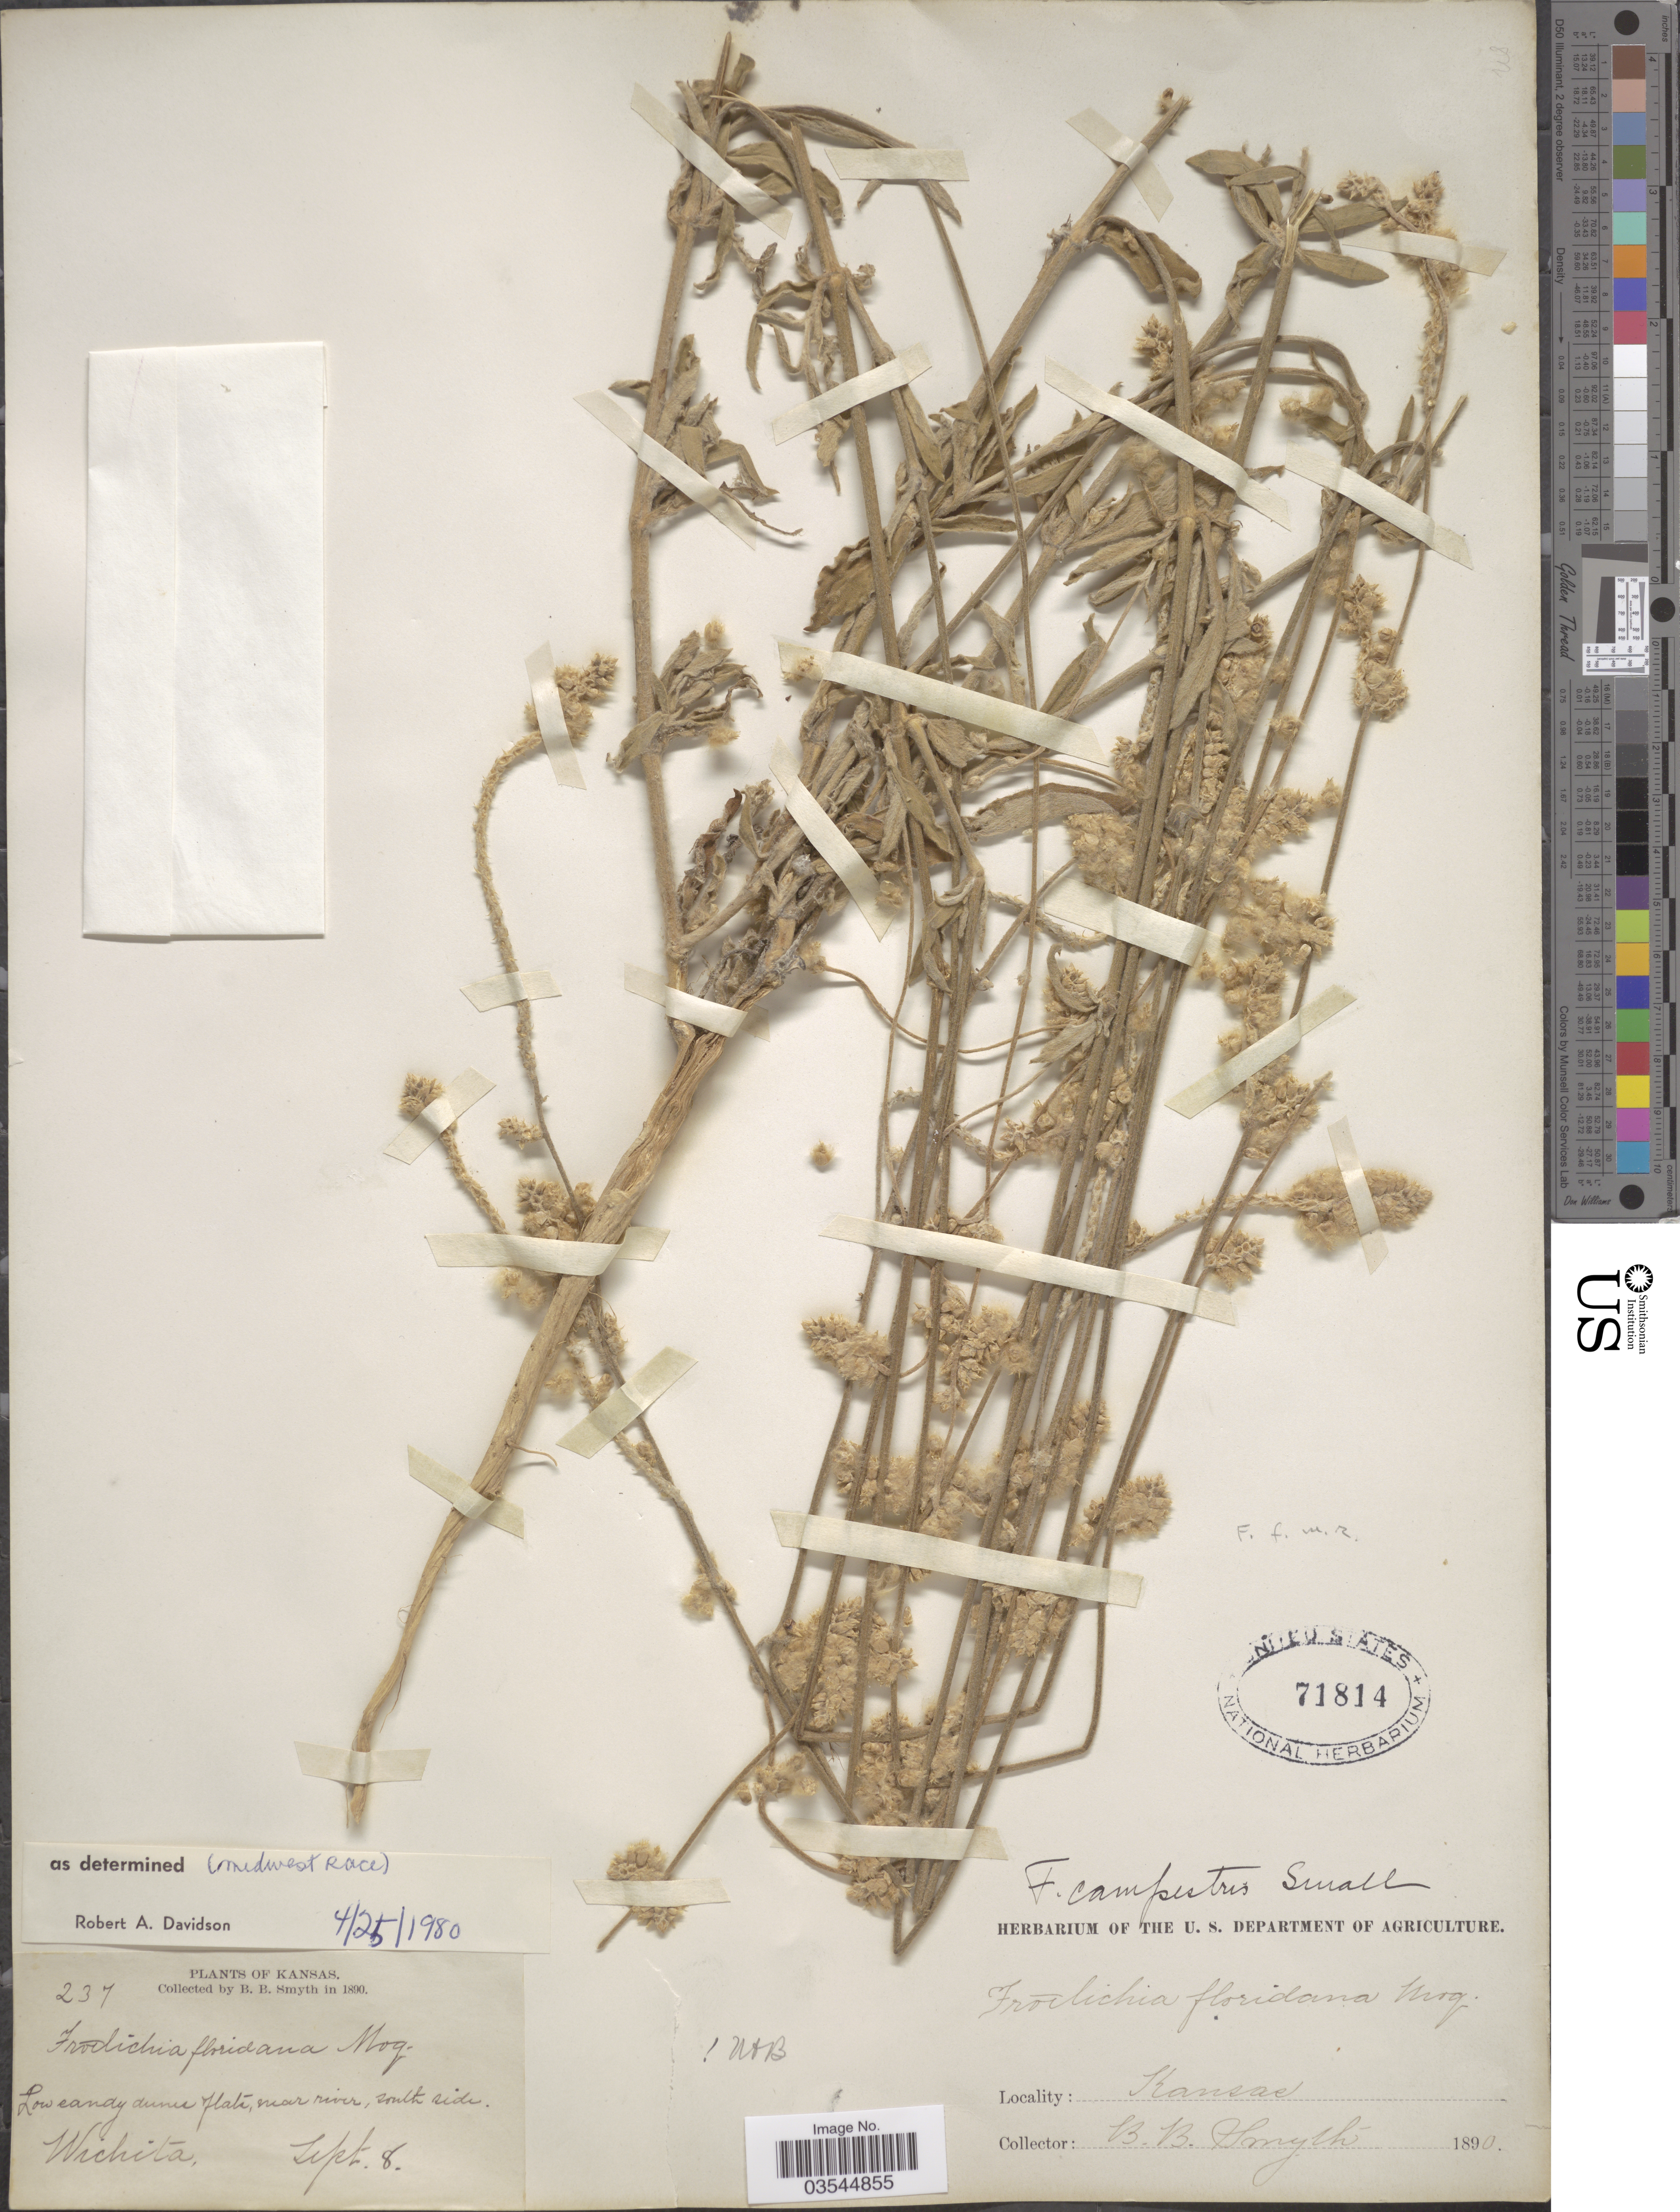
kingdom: Plantae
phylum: Tracheophyta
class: Magnoliopsida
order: Caryophyllales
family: Amaranthaceae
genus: Froelichia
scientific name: Froelichia floridana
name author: (Nutt.) Moq.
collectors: B. Smyth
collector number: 237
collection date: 1890-09-08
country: United States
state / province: Kansas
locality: Near river, south side. Wichita.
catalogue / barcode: US 71814